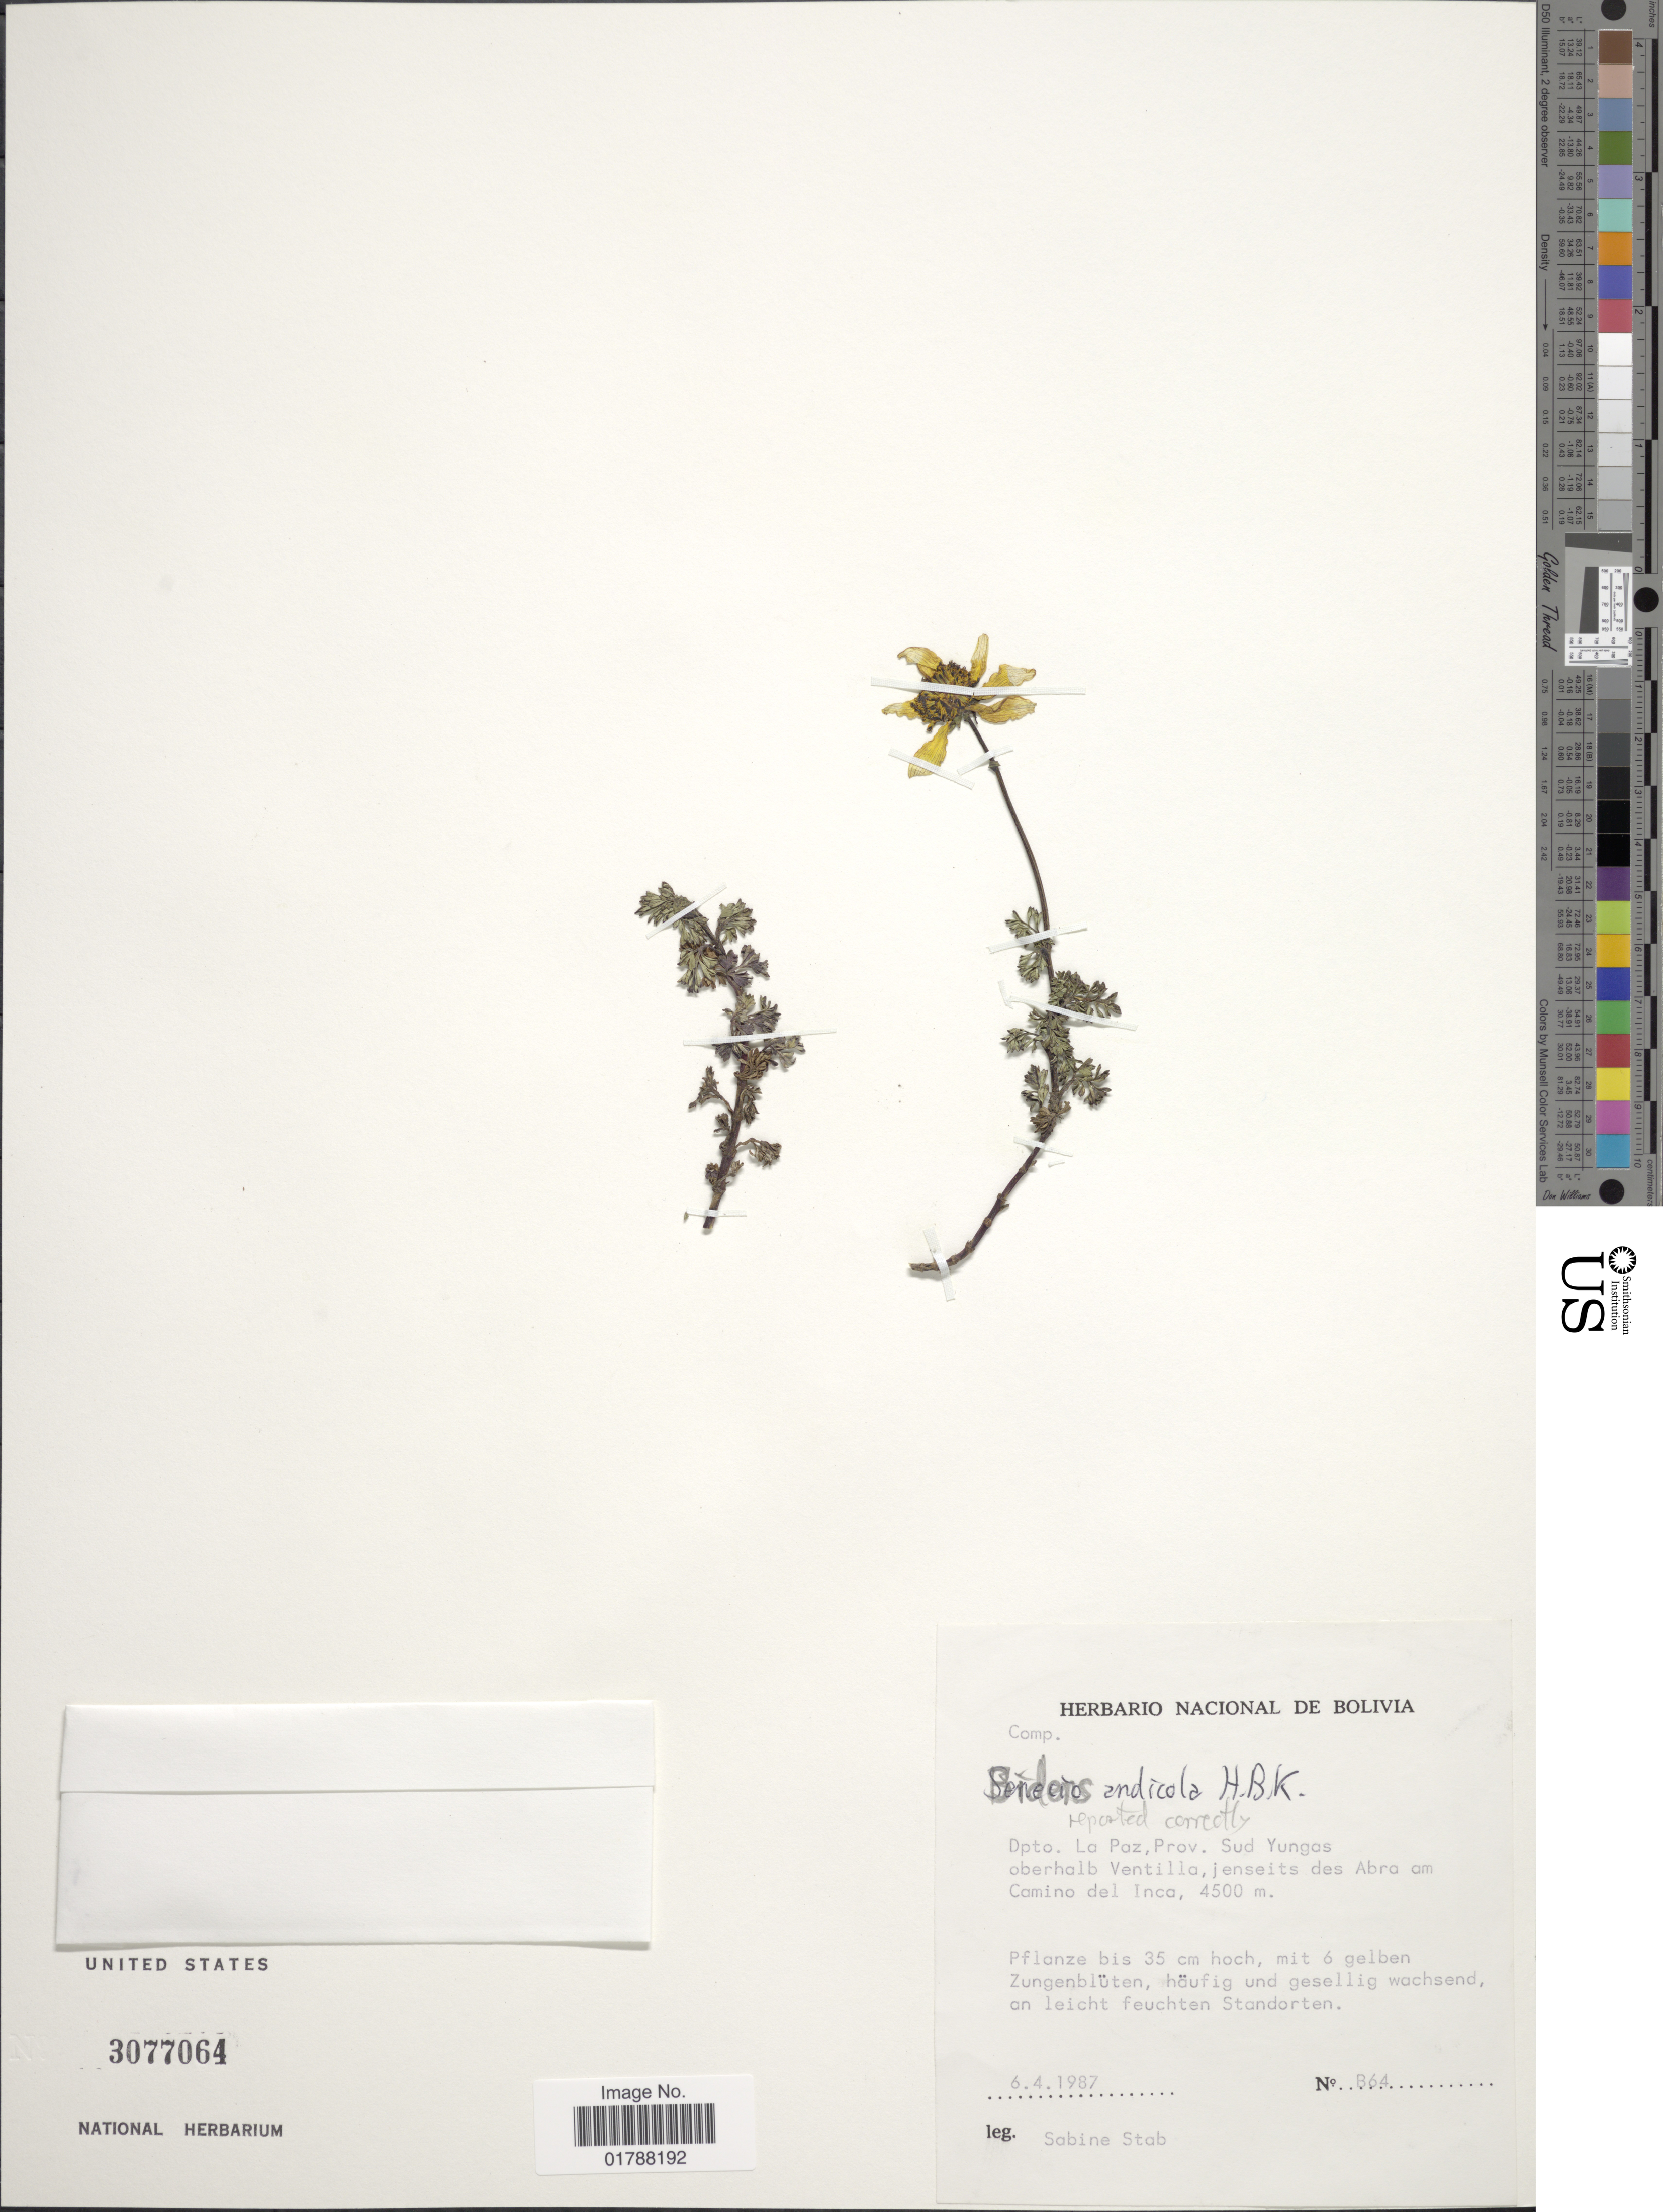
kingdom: Plantae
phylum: Tracheophyta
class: Magnoliopsida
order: Asterales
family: Asteraceae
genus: Bidens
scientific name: Bidens andicola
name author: Kunth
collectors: S. Stab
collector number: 864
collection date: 1987-04-06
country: Bolivia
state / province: La Paz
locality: Prov. Sud Yungas. oberhalb Ventilla, jenseits des Abra am Camino del Inca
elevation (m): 4500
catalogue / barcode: US 3077064